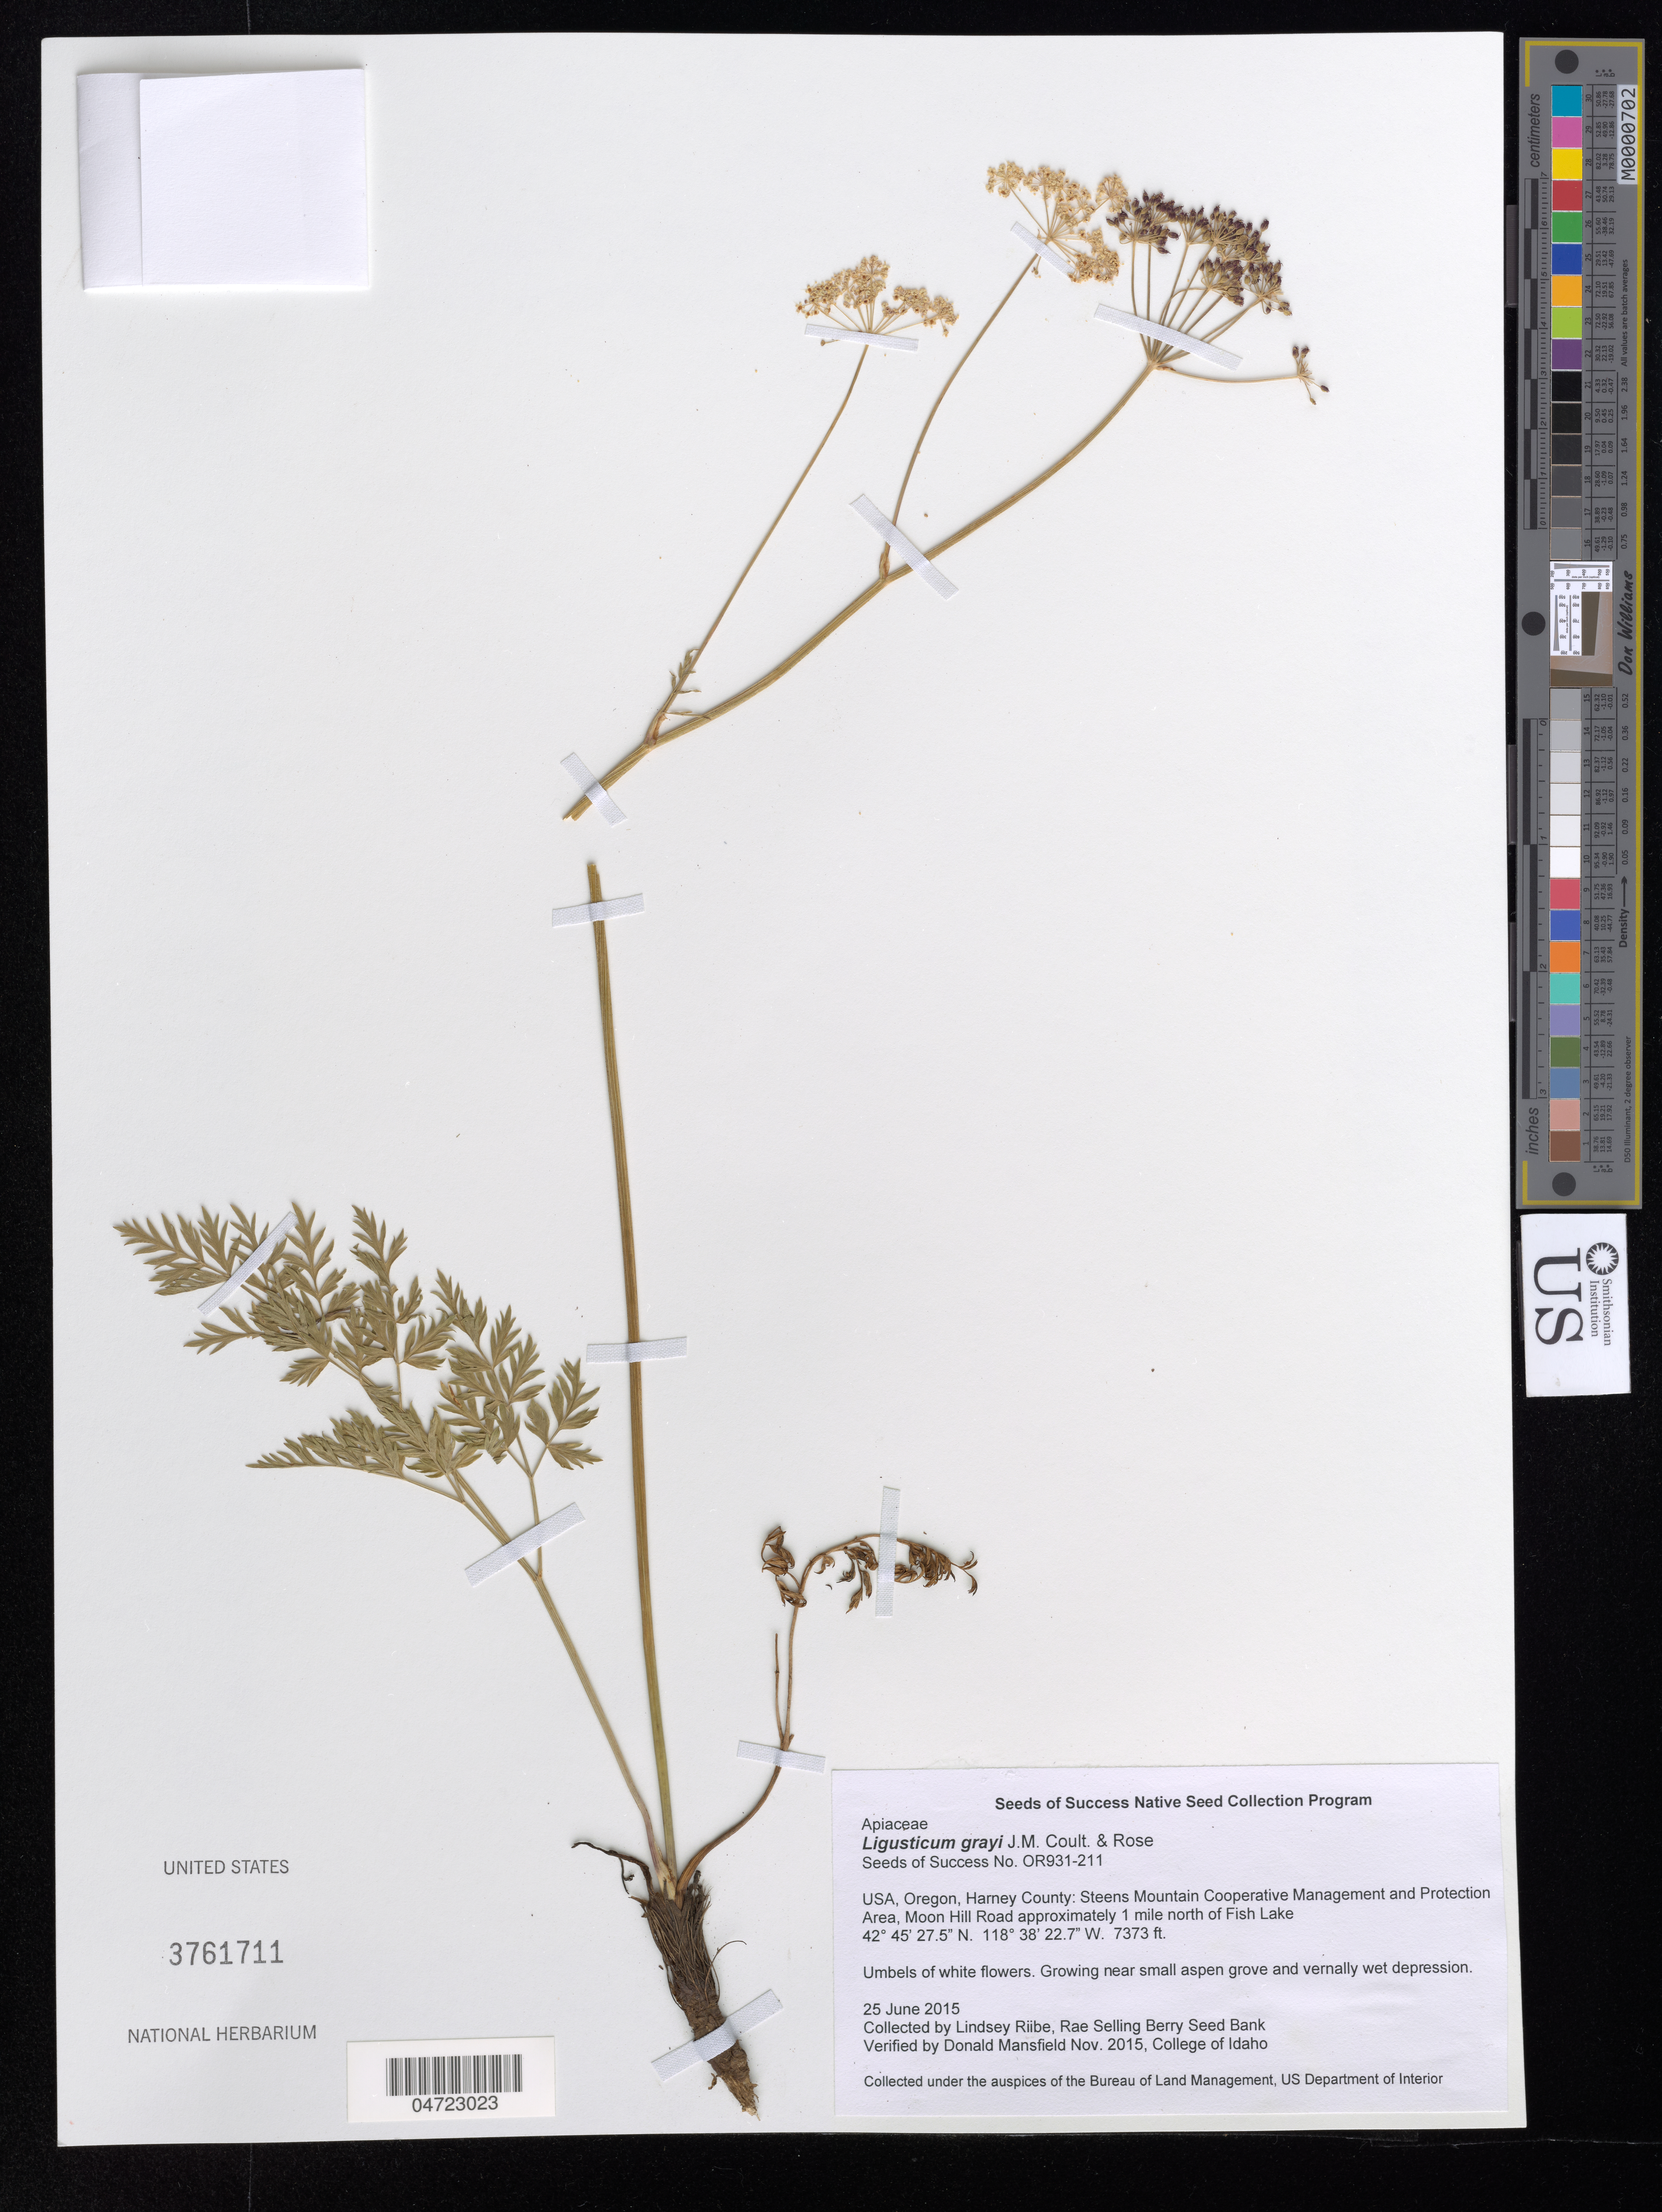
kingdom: Plantae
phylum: Tracheophyta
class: Magnoliopsida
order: Apiales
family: Apiaceae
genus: Ligusticum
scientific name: Ligusticum grayi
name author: J.M. Coult. & Rose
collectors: L. Riibe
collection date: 2015-06-25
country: United States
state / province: Oregon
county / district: Harney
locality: Harney County: Steens Mountain Cooperative Management and Protection Area, Moon Hill Road approximately 1 mile north of Fish Lake.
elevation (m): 2247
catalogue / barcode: US 3761711